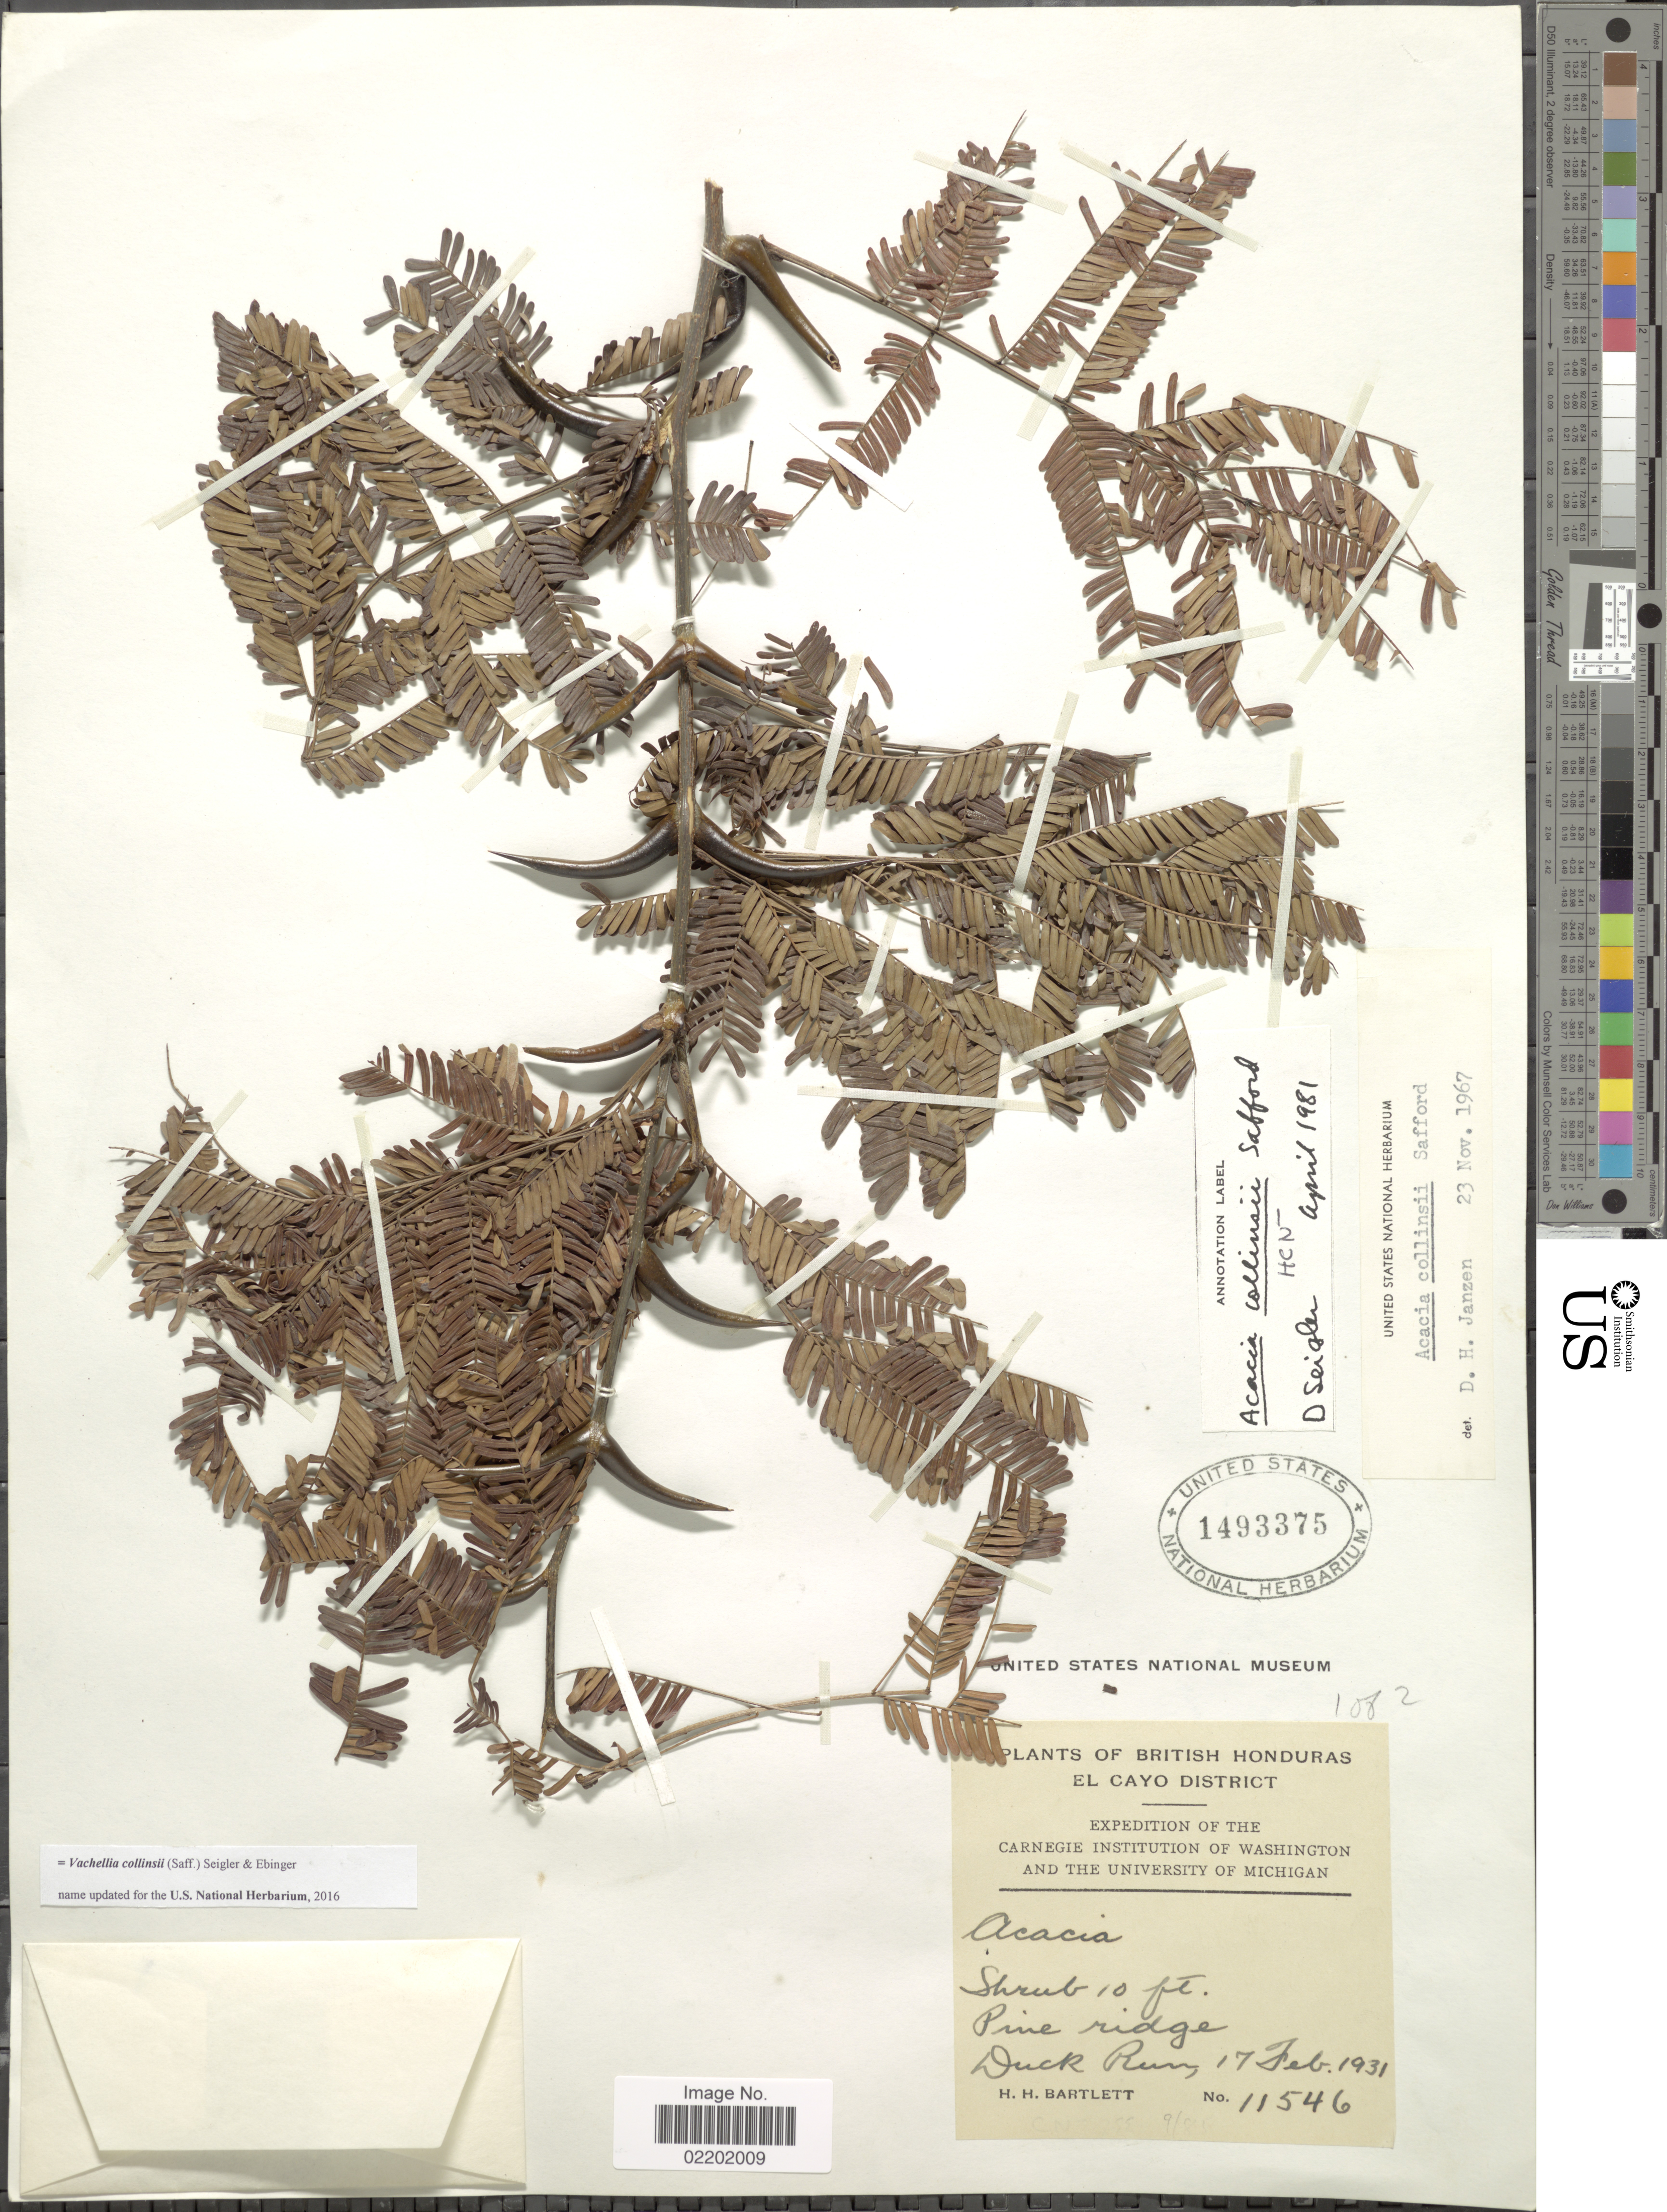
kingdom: Plantae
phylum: Tracheophyta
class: Magnoliopsida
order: Fabales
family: Fabaceae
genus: Vachellia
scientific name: Vachellia collinsii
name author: (Saff.) Seigler & Ebinger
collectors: H. H. Bartlett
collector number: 11546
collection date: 1931-02-17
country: Belize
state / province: Cayo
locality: British Honduras, Pine ridge, Duck Run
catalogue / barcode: US 1493375